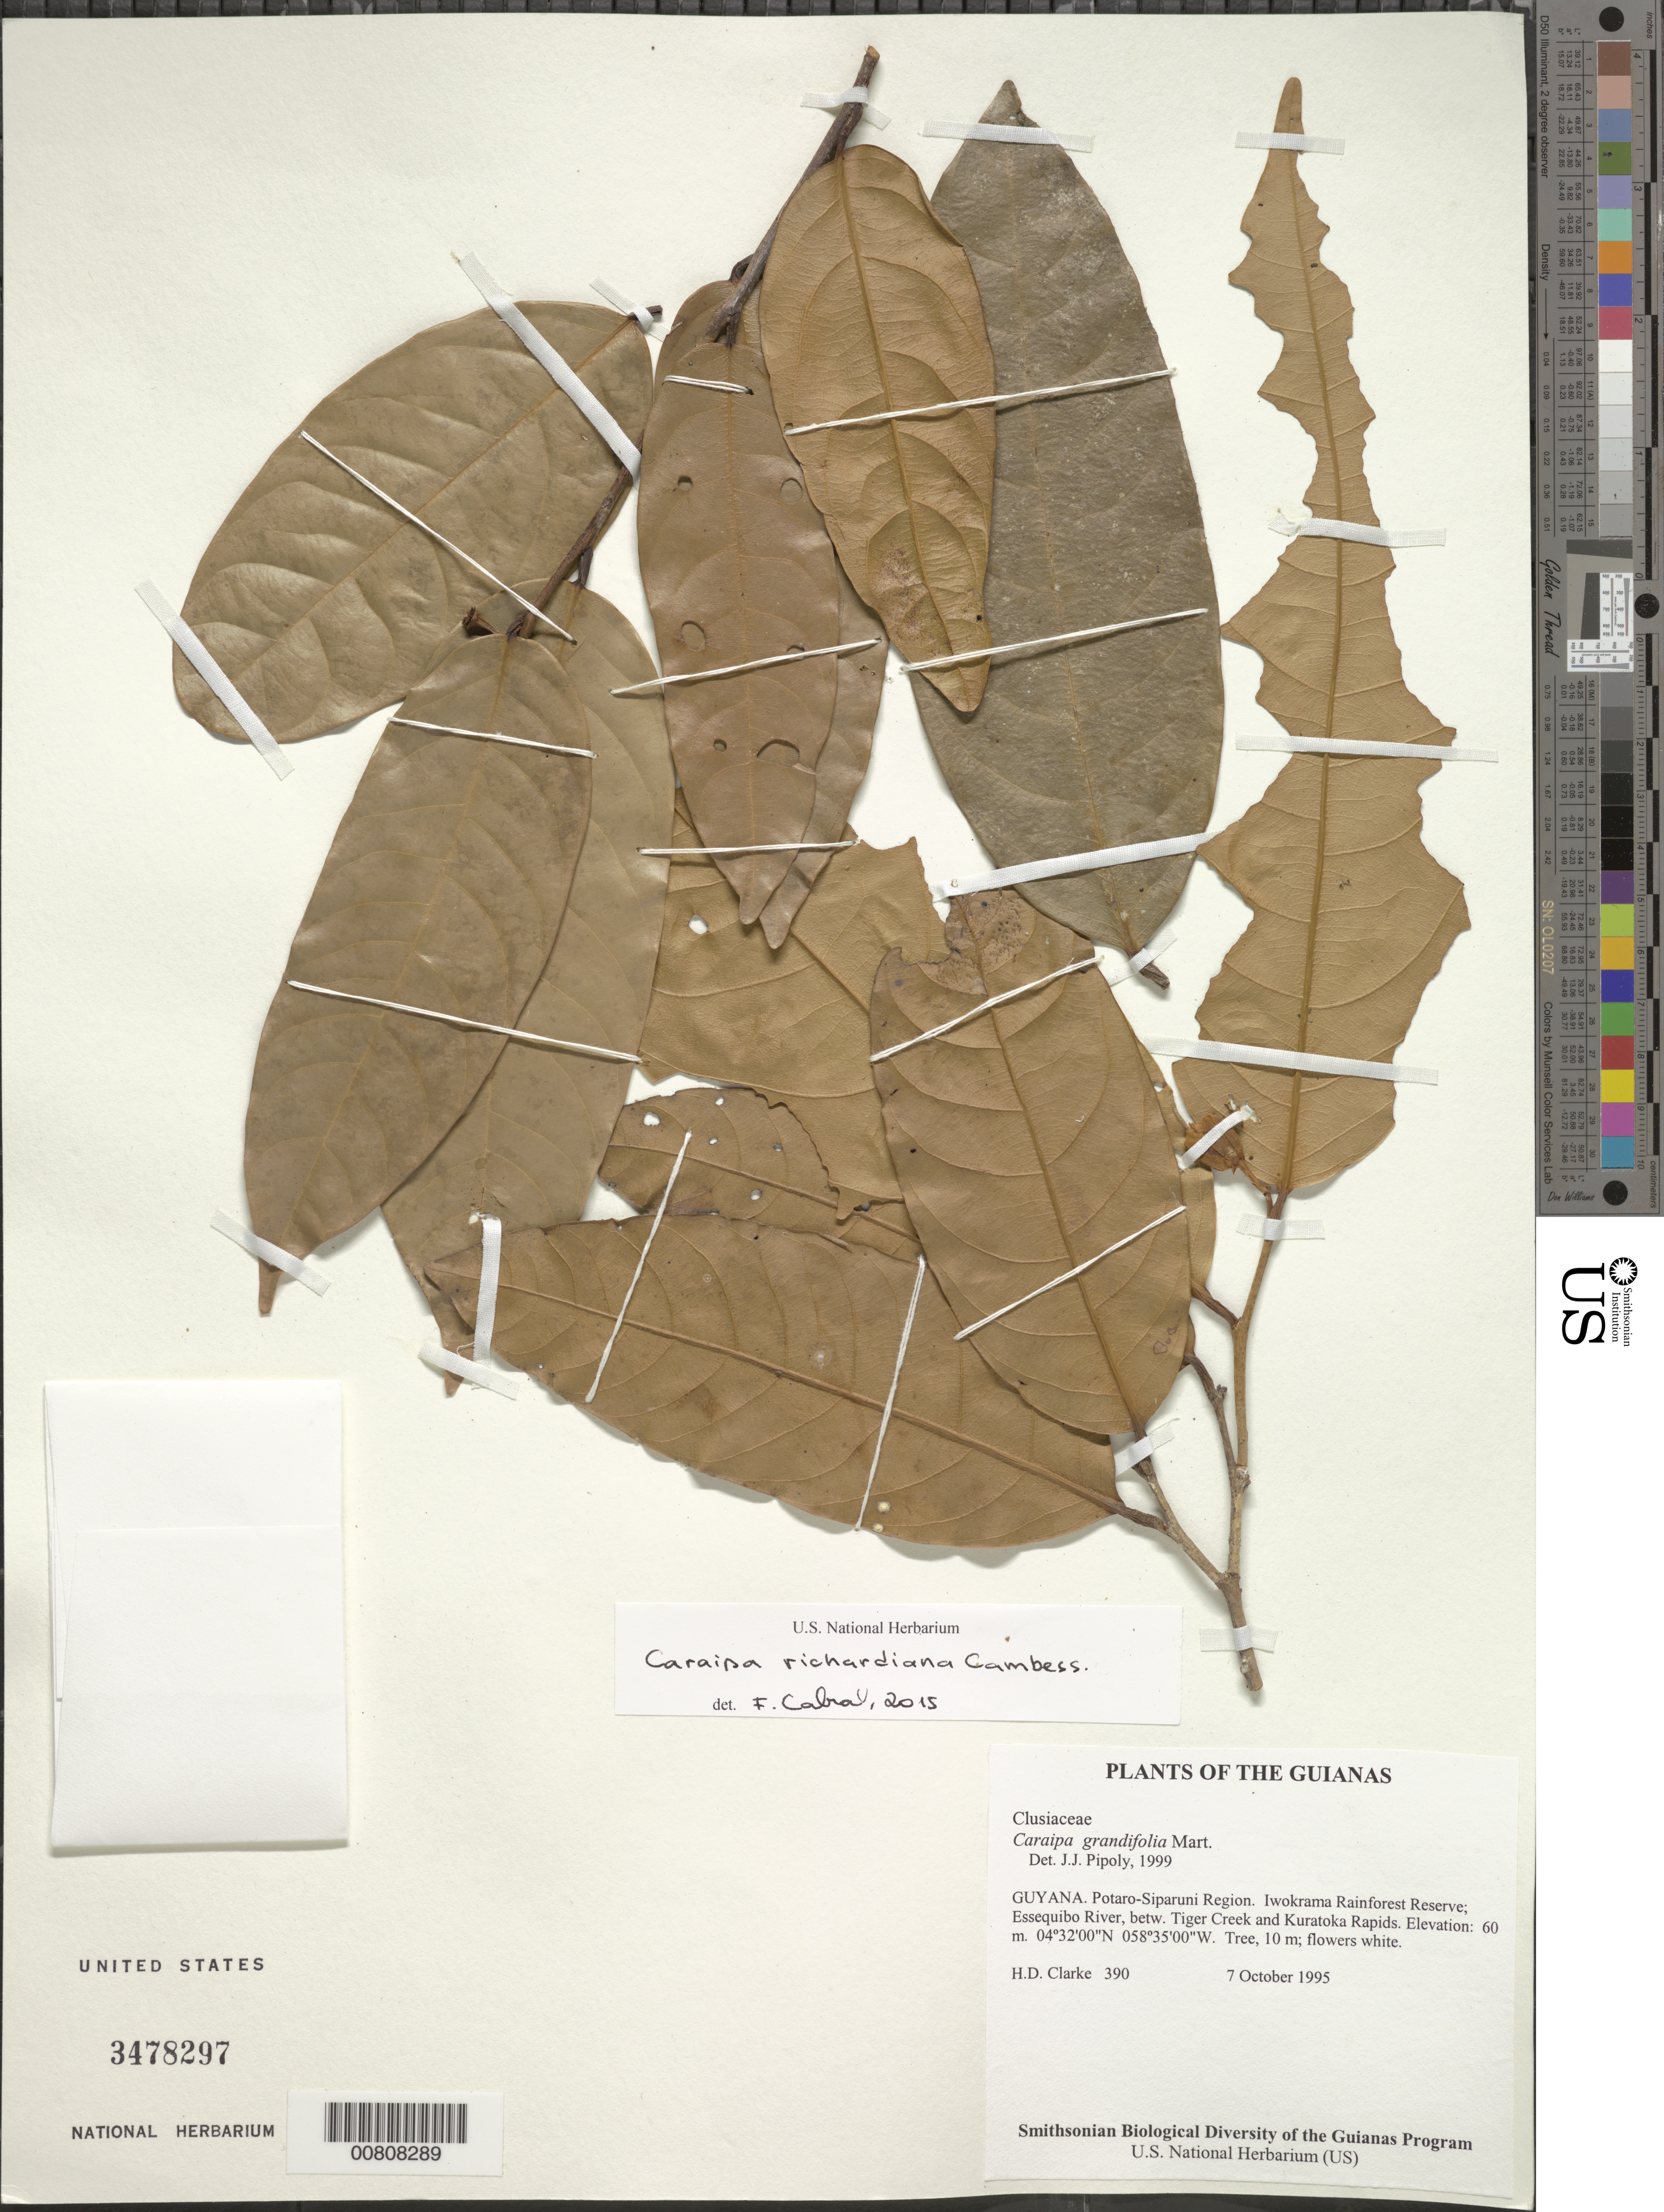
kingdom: Plantae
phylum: Tracheophyta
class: Magnoliopsida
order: Malpighiales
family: Calophyllaceae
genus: Caraipa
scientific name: Caraipa richardiana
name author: Cambess.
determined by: Cabral, F. N.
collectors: H. D. Clarke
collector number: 390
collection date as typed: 7 October 1995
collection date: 1995-10-07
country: Guyana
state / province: Potaro-Siparuni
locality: Iwokrama Rainforest Reserve; Essequibo River, betw. Tiger Creek and Kuratoka Rapids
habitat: Riparian vegetation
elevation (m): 60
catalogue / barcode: US 3478297